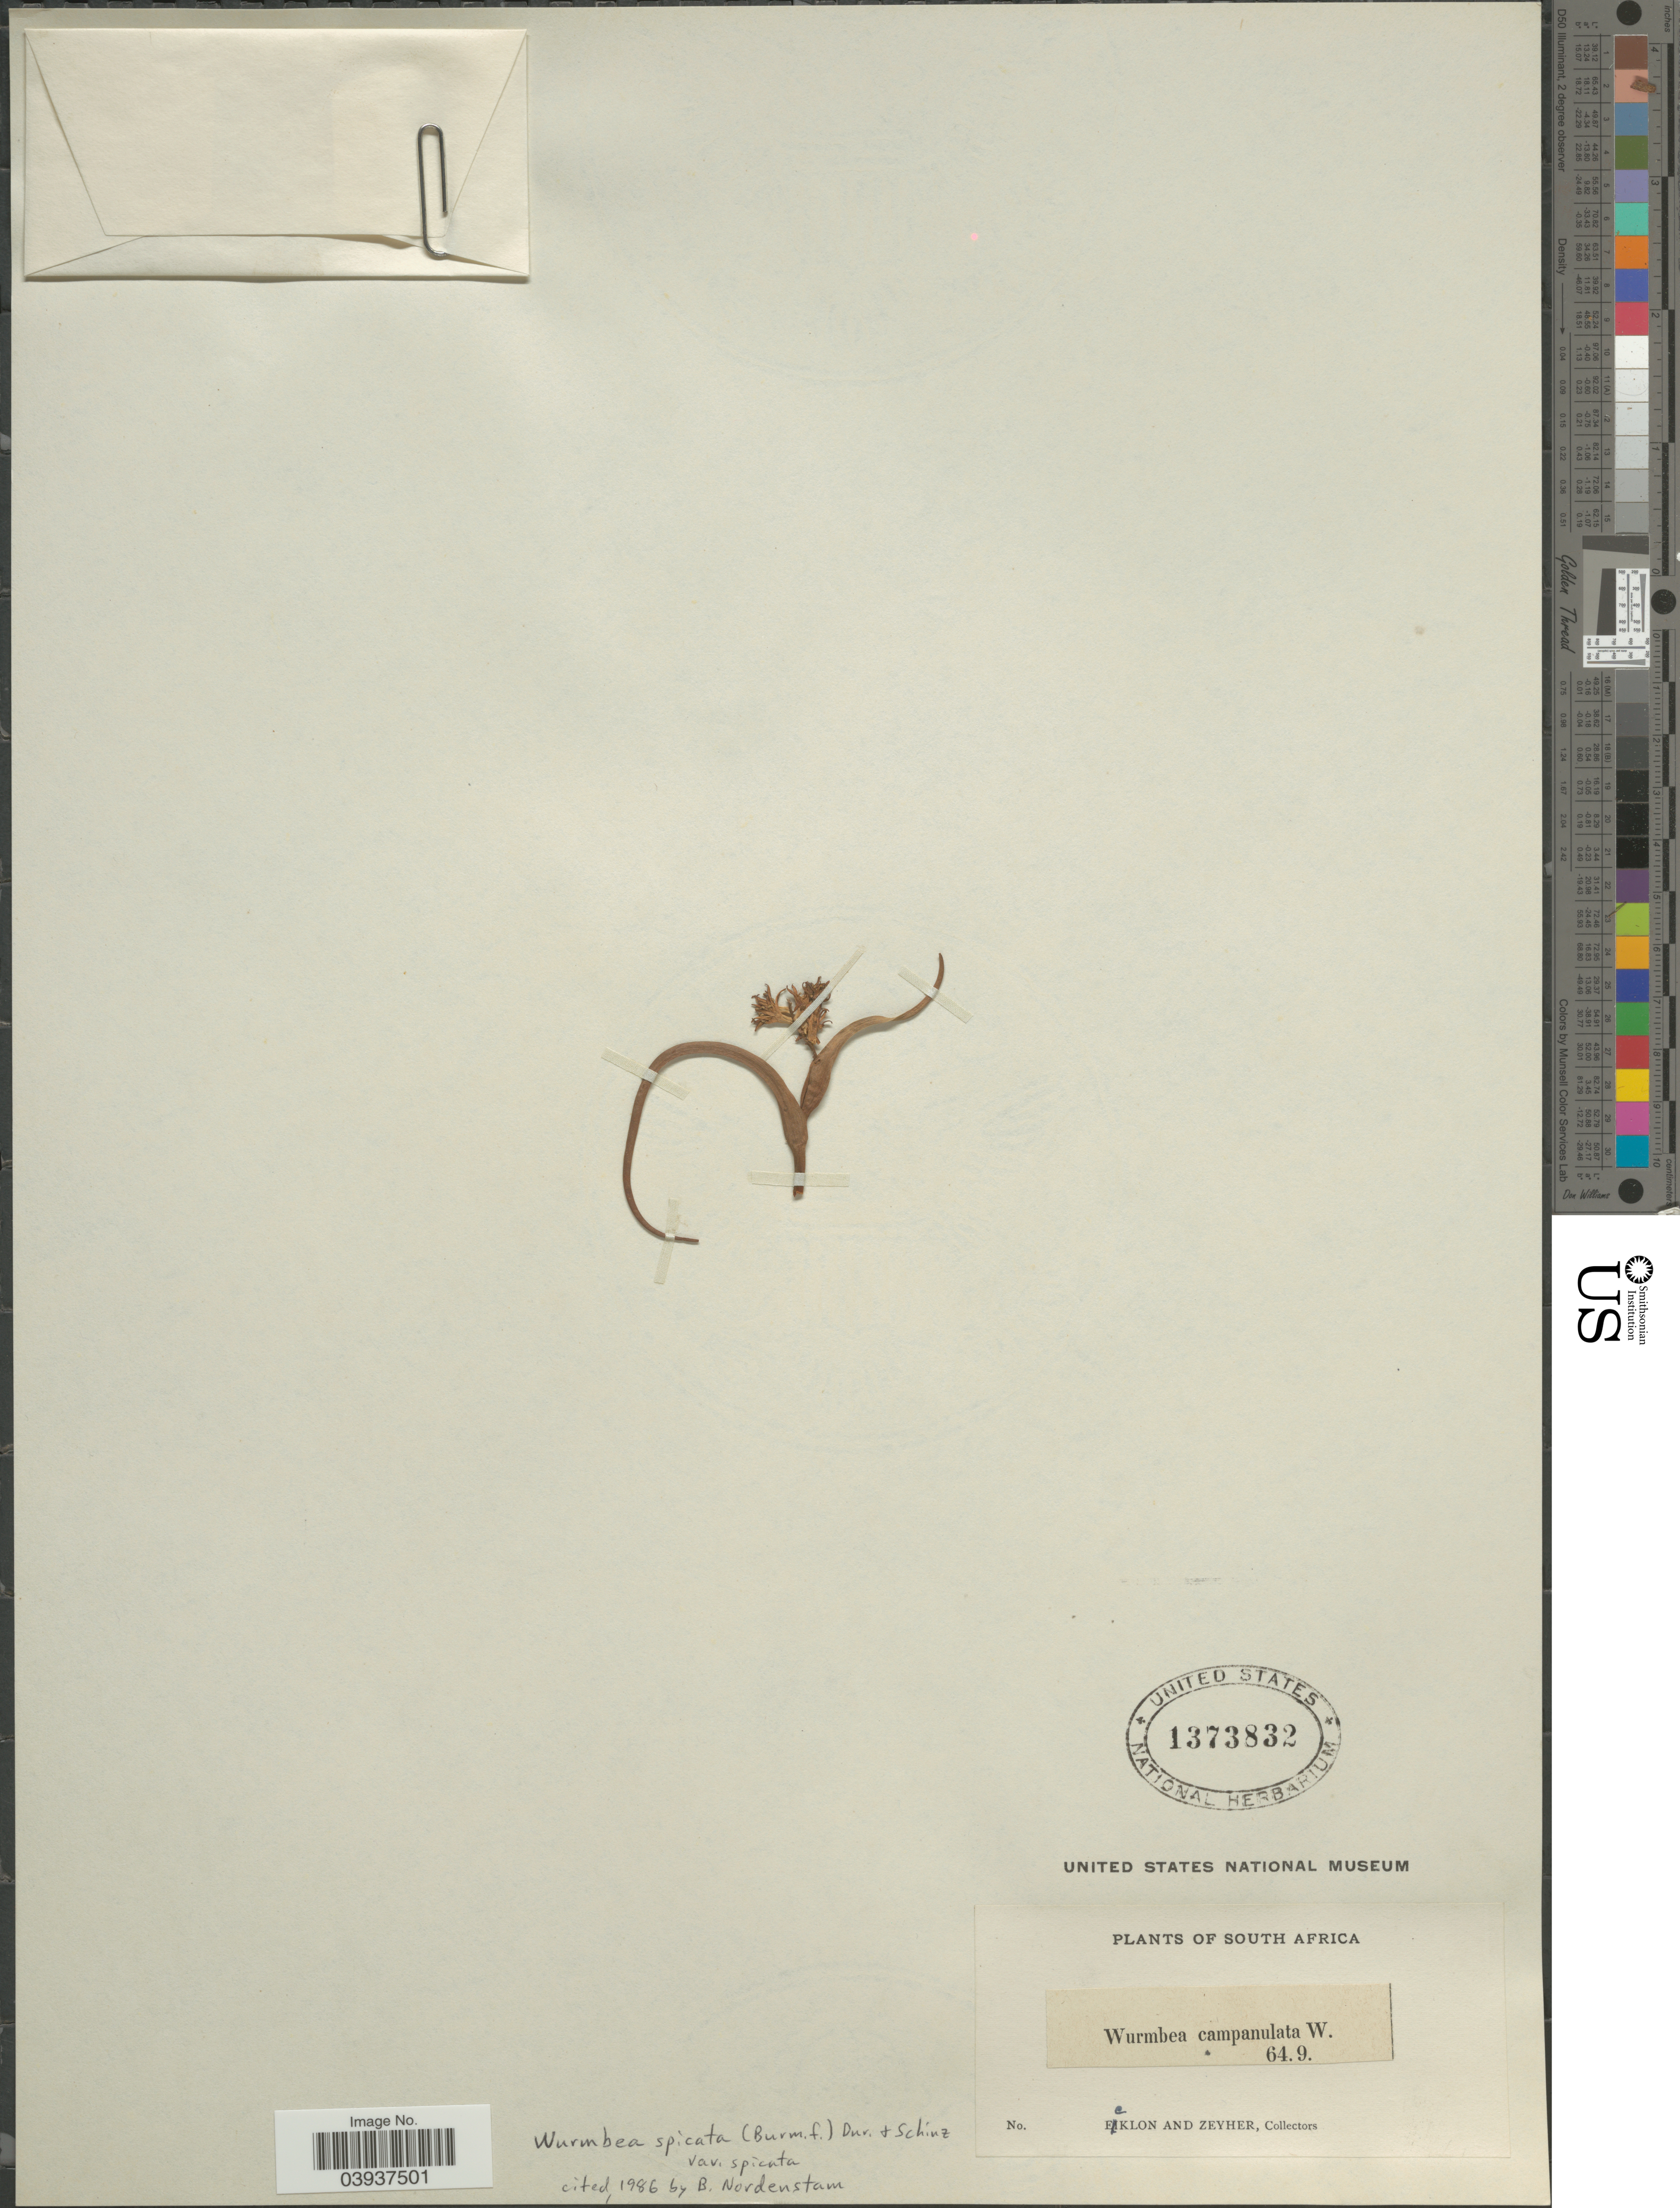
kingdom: Plantae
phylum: Tracheophyta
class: Liliopsida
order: Liliales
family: Colchicaceae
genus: Wurmbea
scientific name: Wurmbea spicata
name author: (Burm. f.) Durand & Schinz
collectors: -. Ecklon & -. Zeyher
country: South Africa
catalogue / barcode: US 1373832